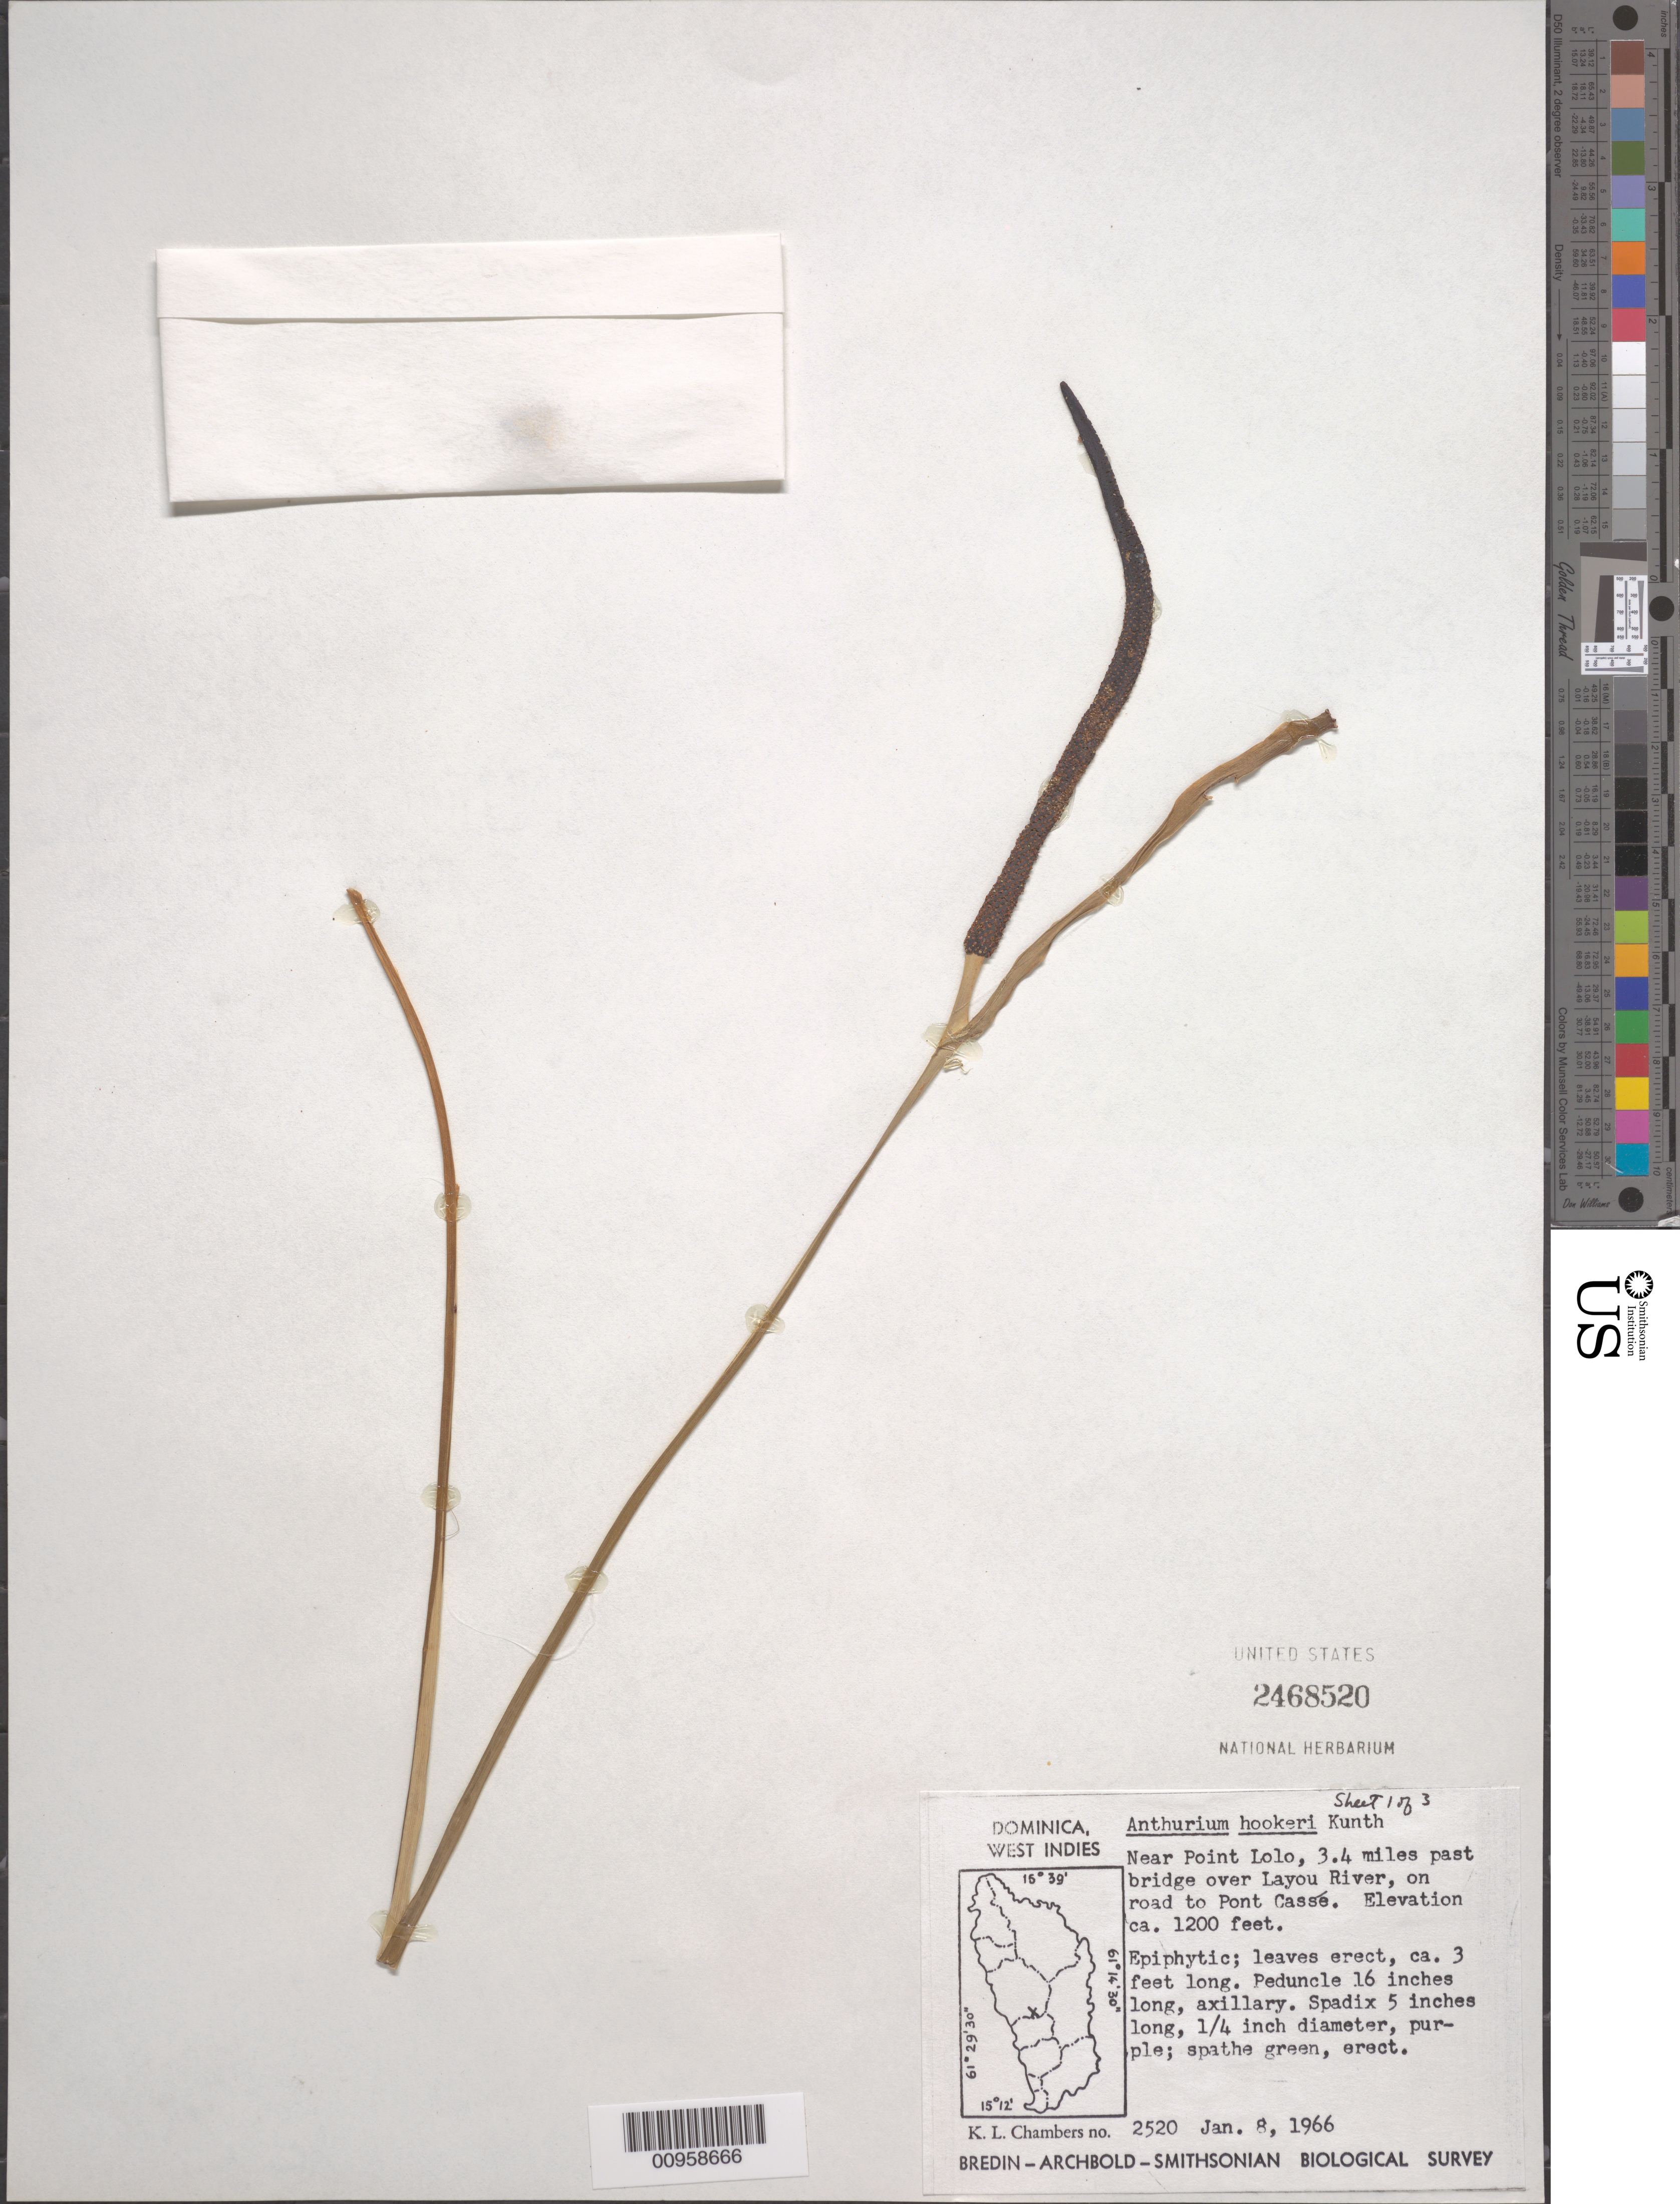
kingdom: Plantae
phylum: Tracheophyta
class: Liliopsida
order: Alismatales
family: Araceae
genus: Anthurium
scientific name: Anthurium hookeri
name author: Kunth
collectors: K. L. Chambers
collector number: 2520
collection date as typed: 08 Jan 1966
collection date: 1966-01-08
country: Dominica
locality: Near Point Lolo, 3.4 miles past bridge over Layou River, on road to Pont Cassé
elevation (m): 366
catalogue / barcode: US 2468520